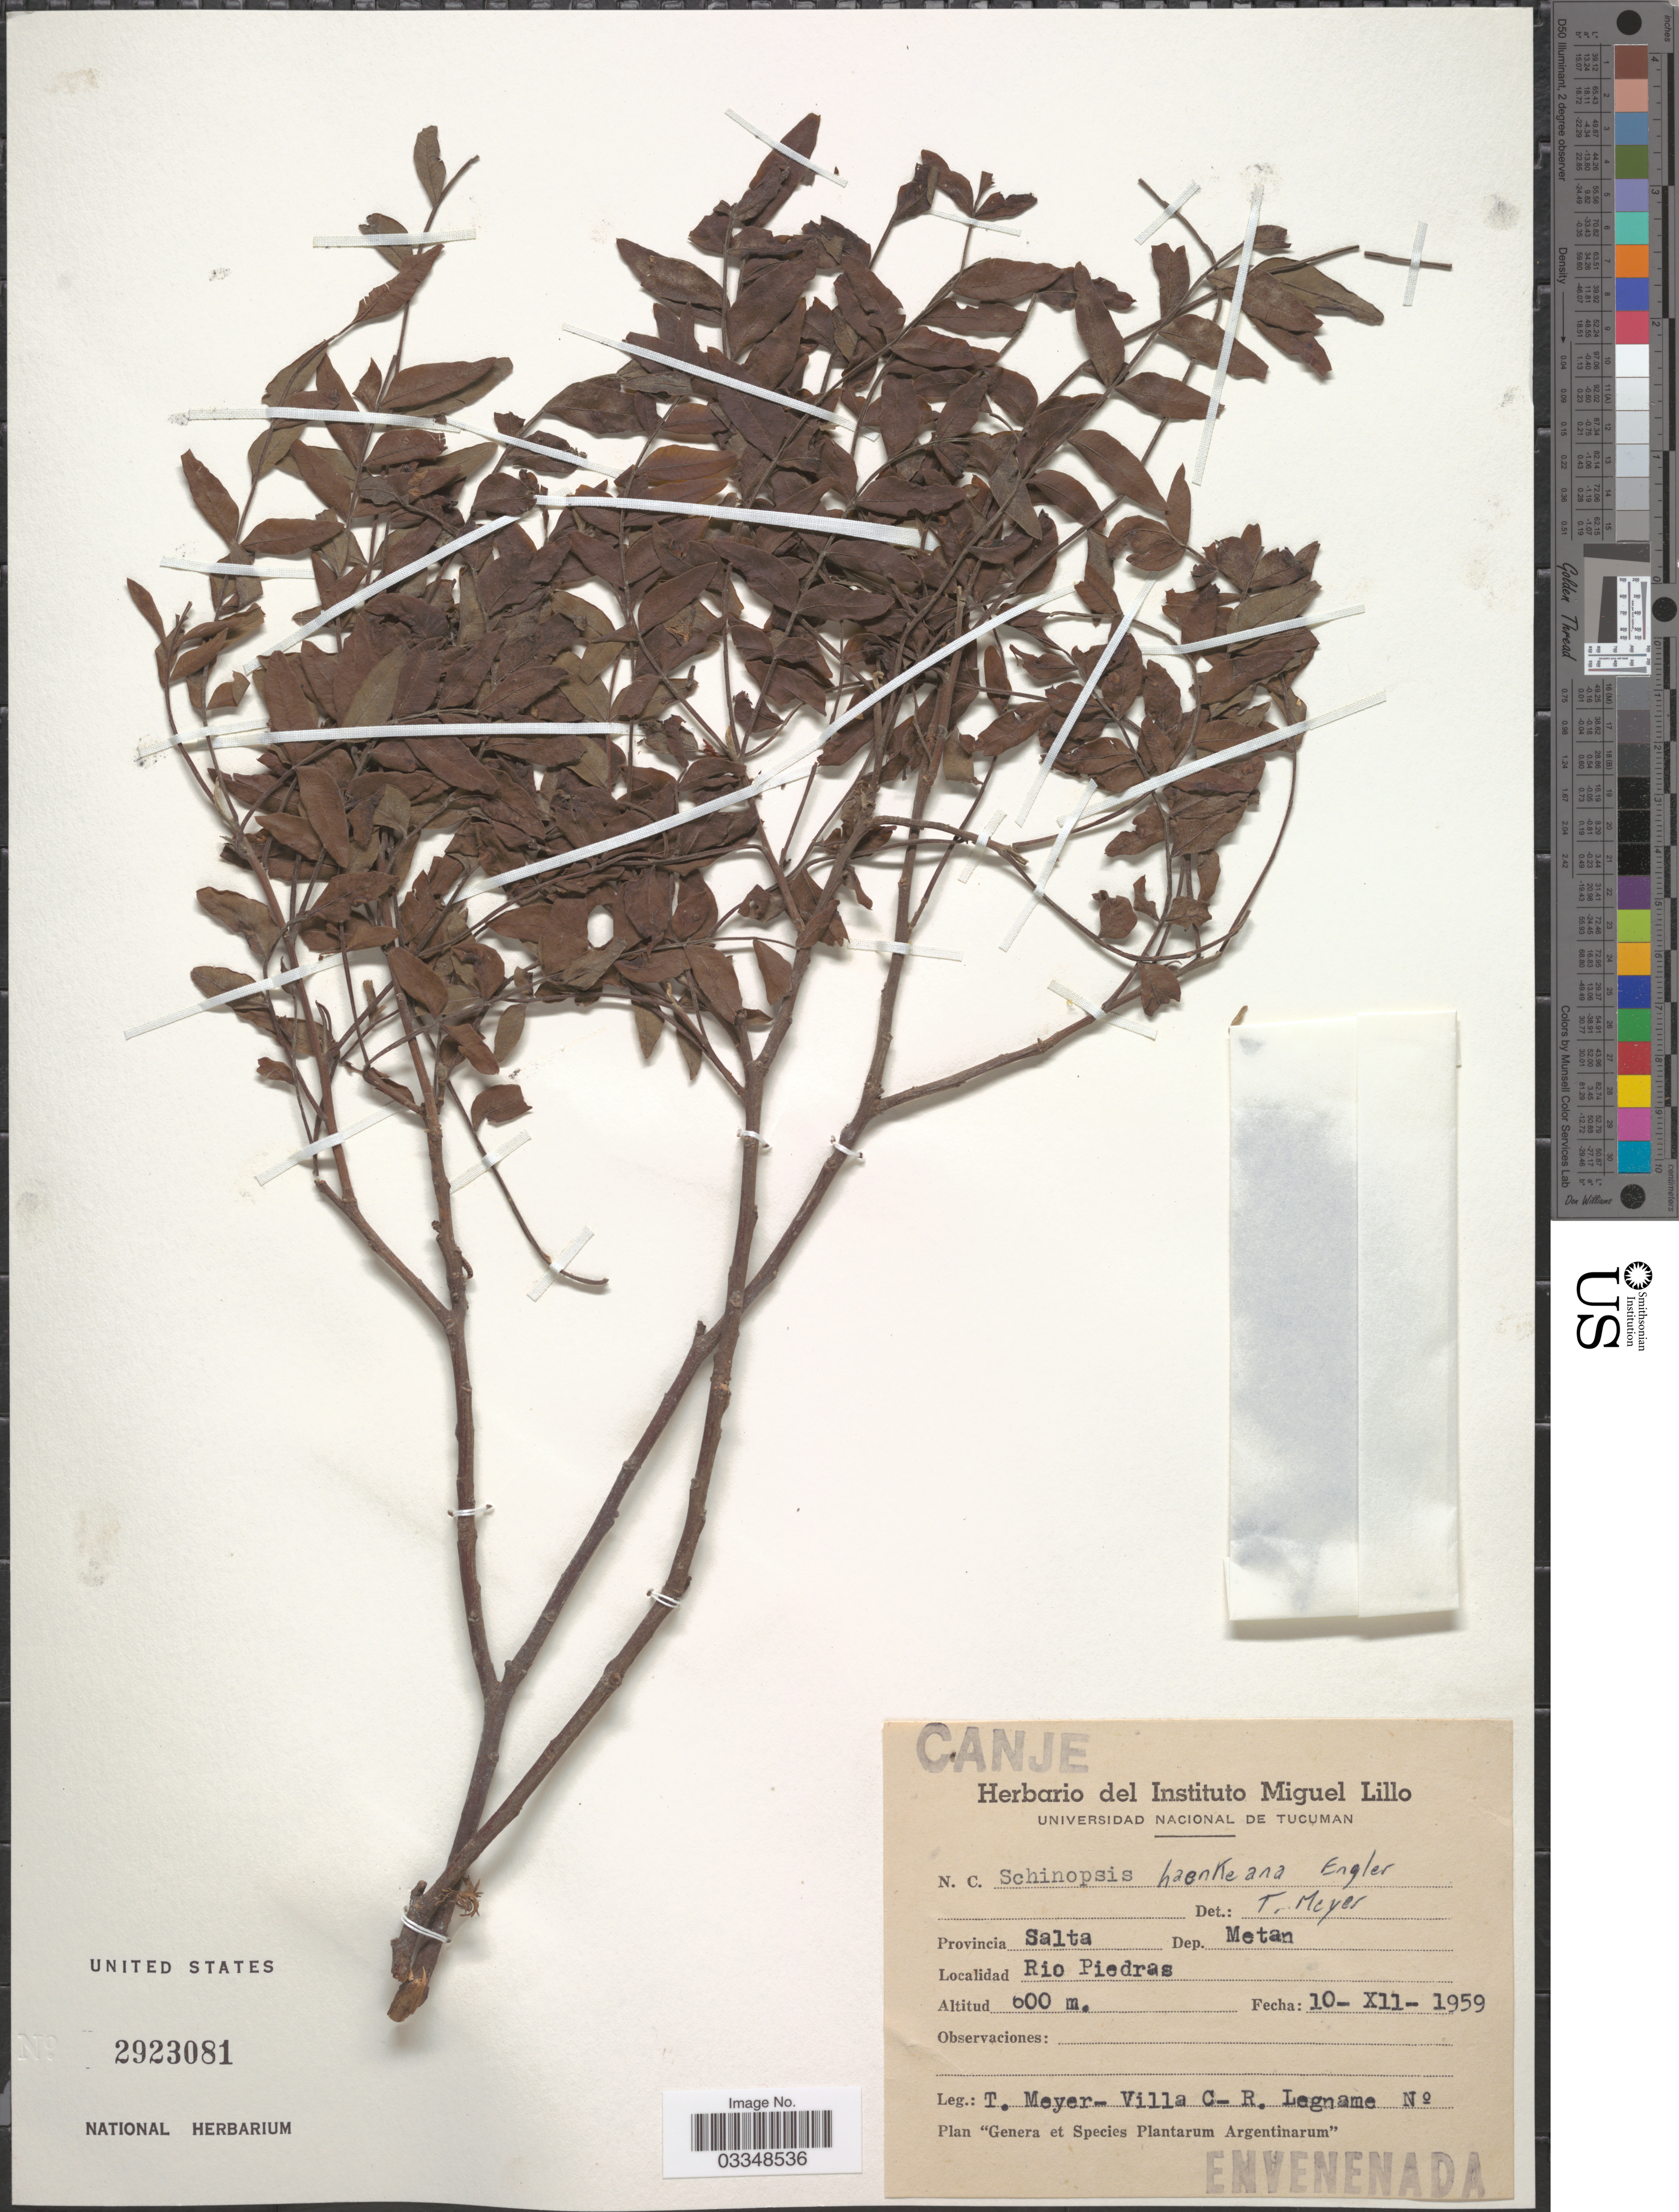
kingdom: Plantae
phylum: Tracheophyta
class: Magnoliopsida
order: Sapindales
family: Anacardiaceae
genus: Schinopsis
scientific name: Schinopsis haenkeana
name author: Engl.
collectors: T. Meyer, Villa C. & R. Legname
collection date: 1959-12-10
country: Argentina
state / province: Salta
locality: Dep. Metan, Rio Piedras.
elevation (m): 600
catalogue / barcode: US 2923081